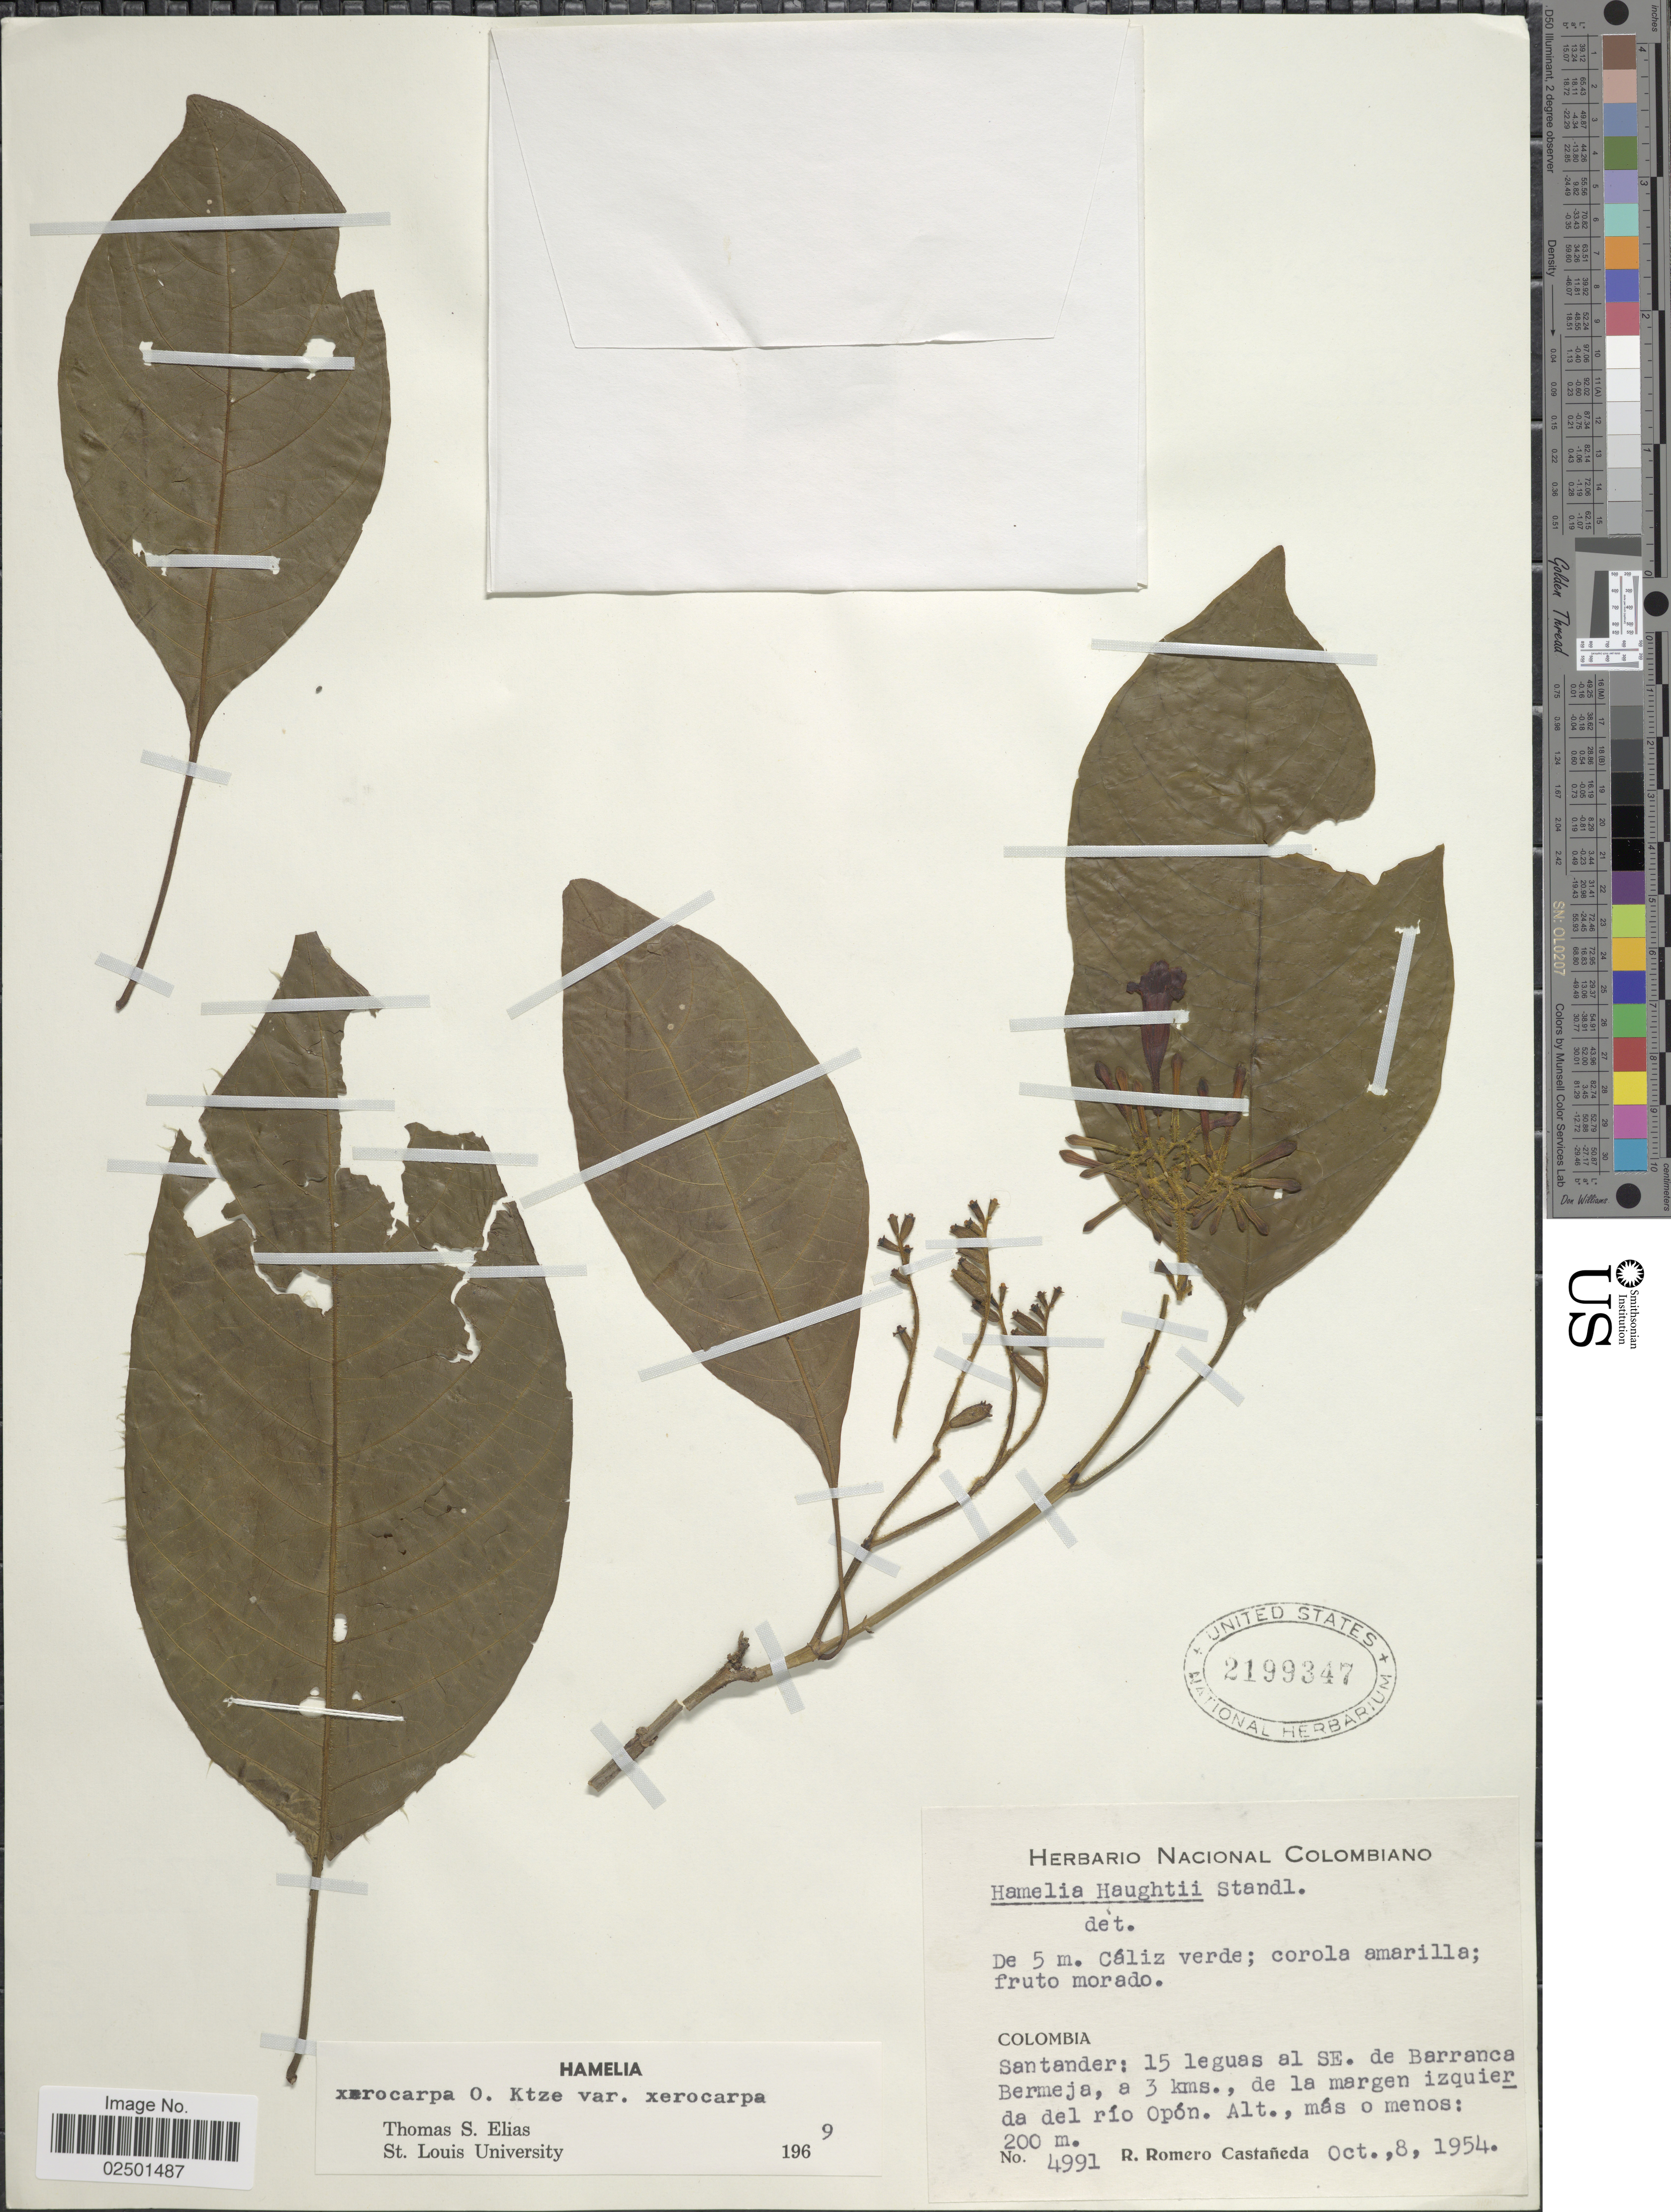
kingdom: Plantae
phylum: Tracheophyta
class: Magnoliopsida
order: Gentianales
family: Rubiaceae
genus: Hamelia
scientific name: Hamelia xerocarpa var. xerocarpa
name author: Kuntze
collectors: R. Romero Castañeda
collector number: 4991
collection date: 1954-10-08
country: Colombia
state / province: Santander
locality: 15 leguas al SE. de Barranca Bermeja, a 3 kms. de la margen izquierda del rio Opon.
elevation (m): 200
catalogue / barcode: US 2199347